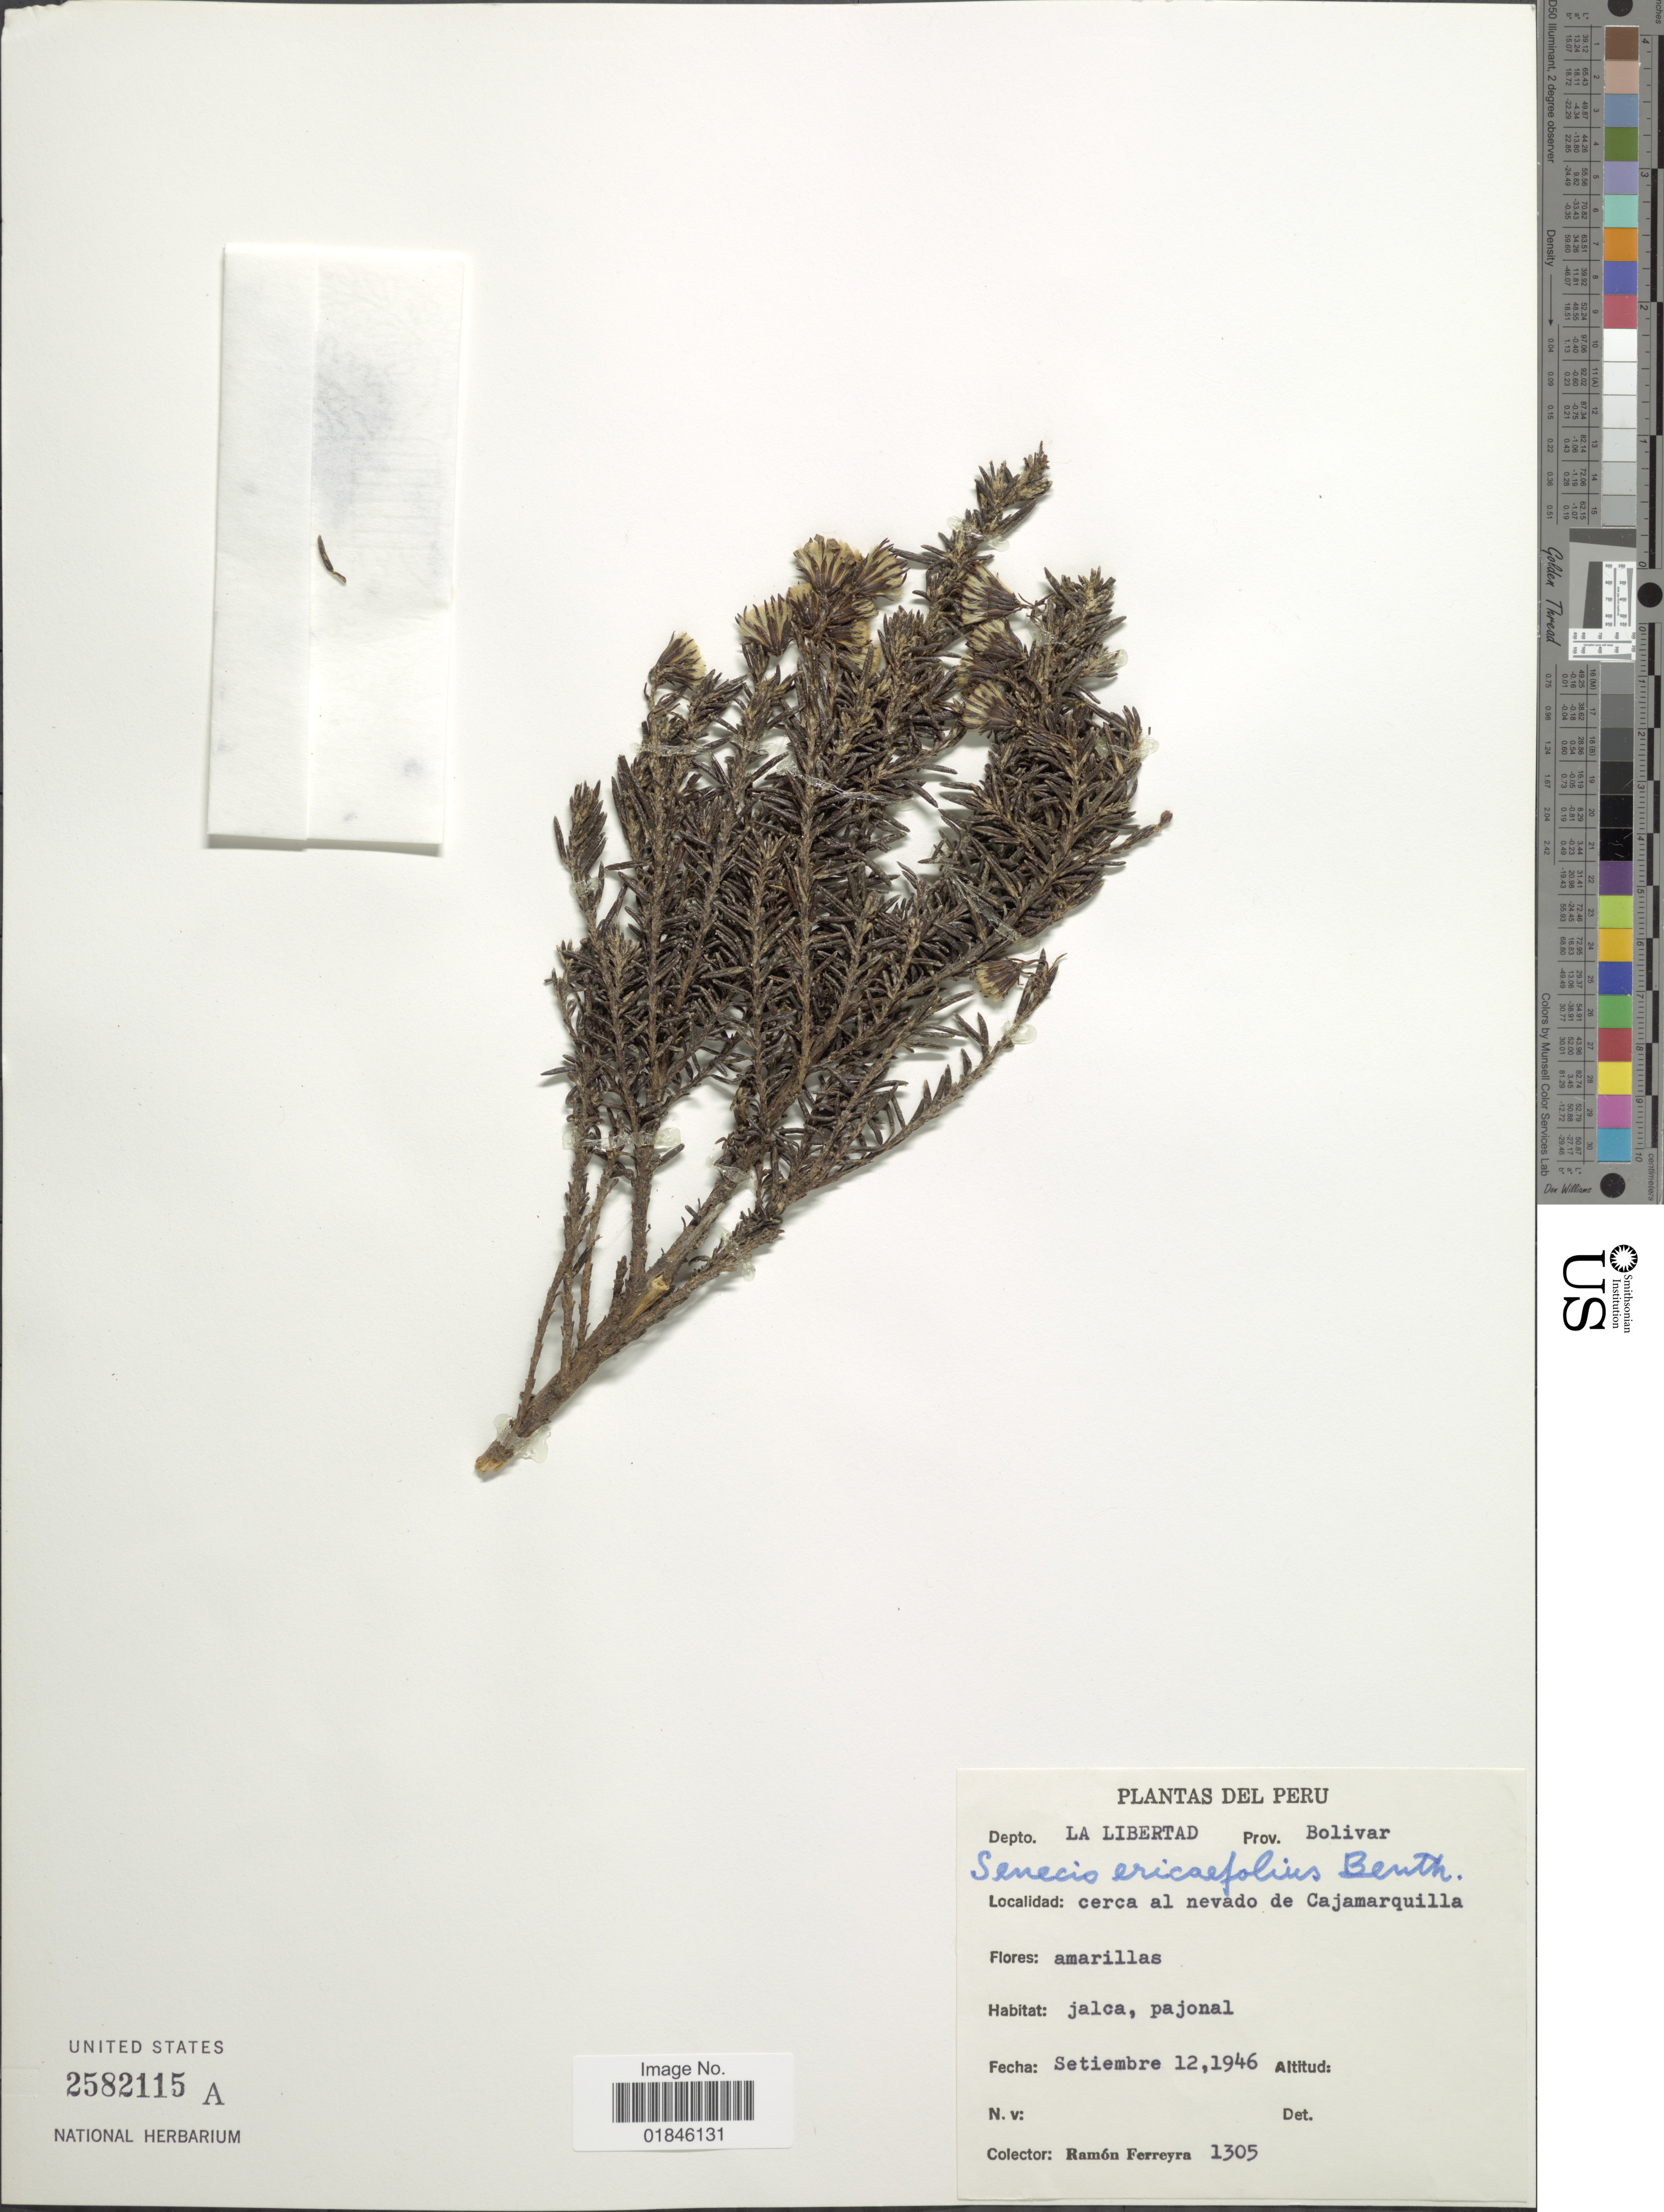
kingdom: Plantae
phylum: Tracheophyta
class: Magnoliopsida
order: Asterales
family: Asteraceae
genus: Pentacalia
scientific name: Pentacalia peruviana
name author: (Pers.) Cuatrec.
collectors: R. A. Ferreyra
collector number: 1305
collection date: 1946-09-12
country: Peru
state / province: La Libertad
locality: Depto. La Libertad. Prov. Bolivar. Cerca al nevado de Cajamarquilla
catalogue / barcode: US 2582115A